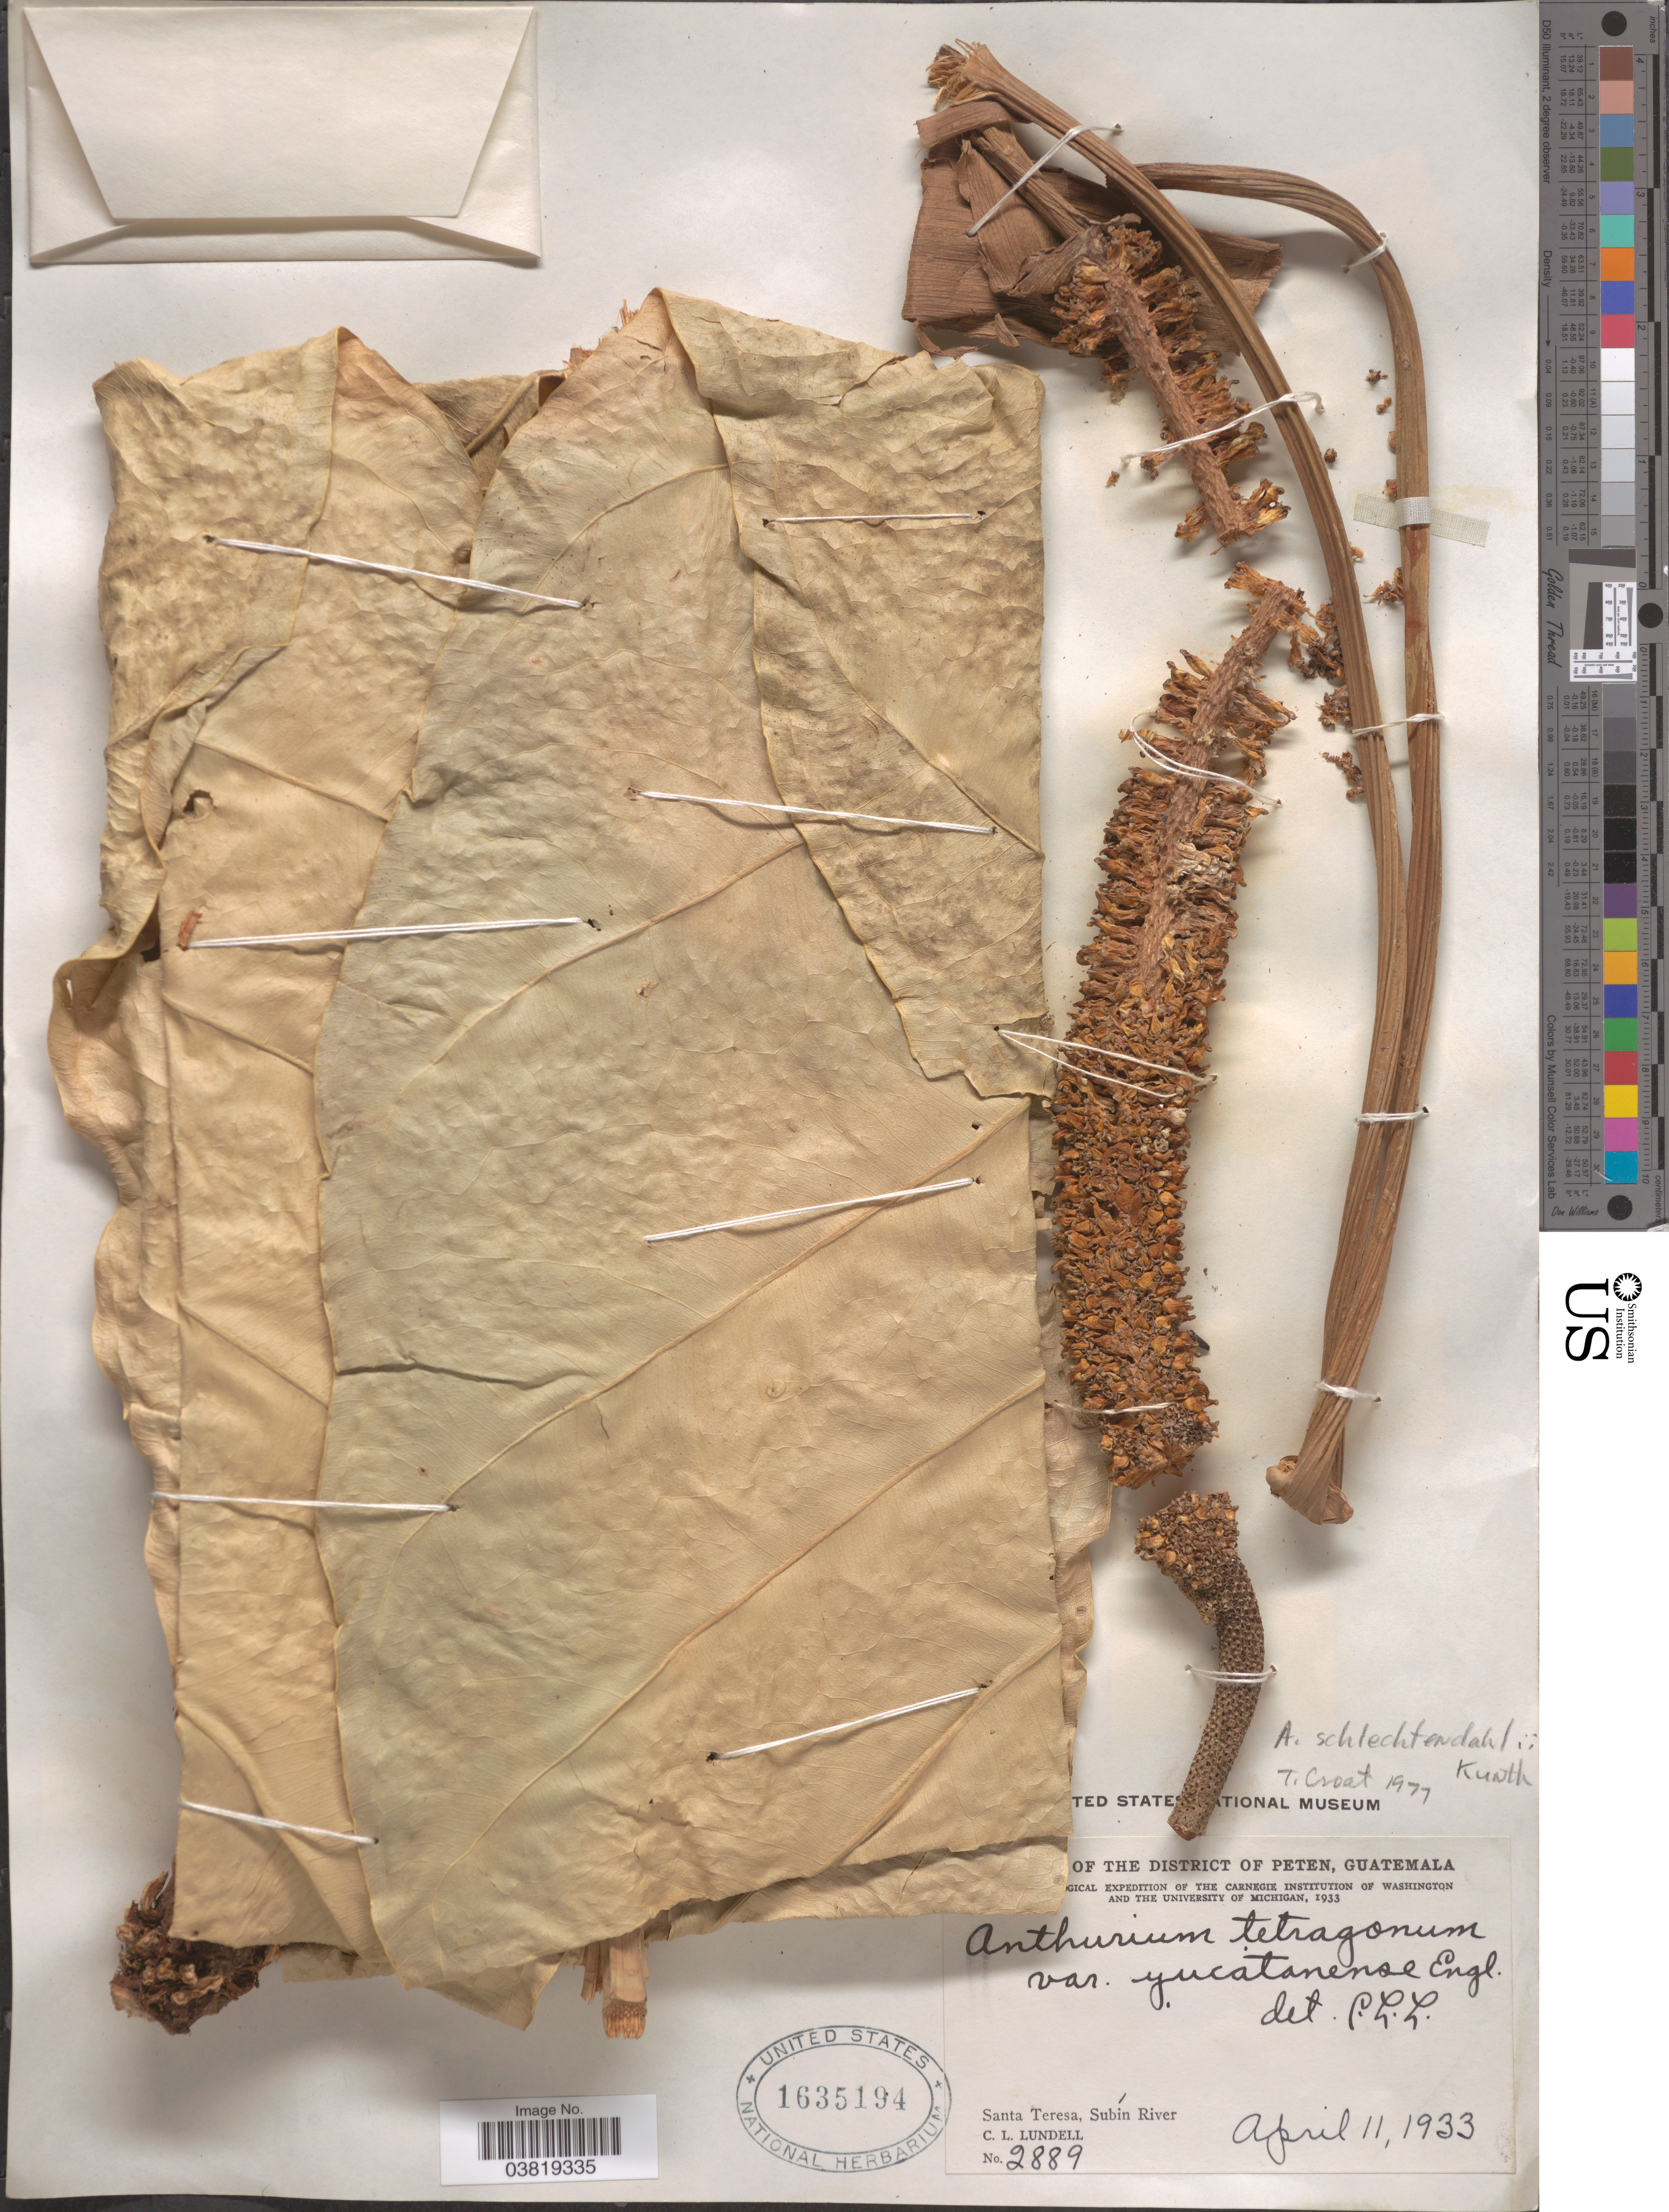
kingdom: Plantae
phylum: Tracheophyta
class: Liliopsida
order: Alismatales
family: Araceae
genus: Anthurium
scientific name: Anthurium schlechtendalii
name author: Kunth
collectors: C. L. Lundell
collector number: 2889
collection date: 1933-04-11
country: Guatemala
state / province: El Peten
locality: The District of Peten. Santa Teresa, Subín River.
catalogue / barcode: US 1635194